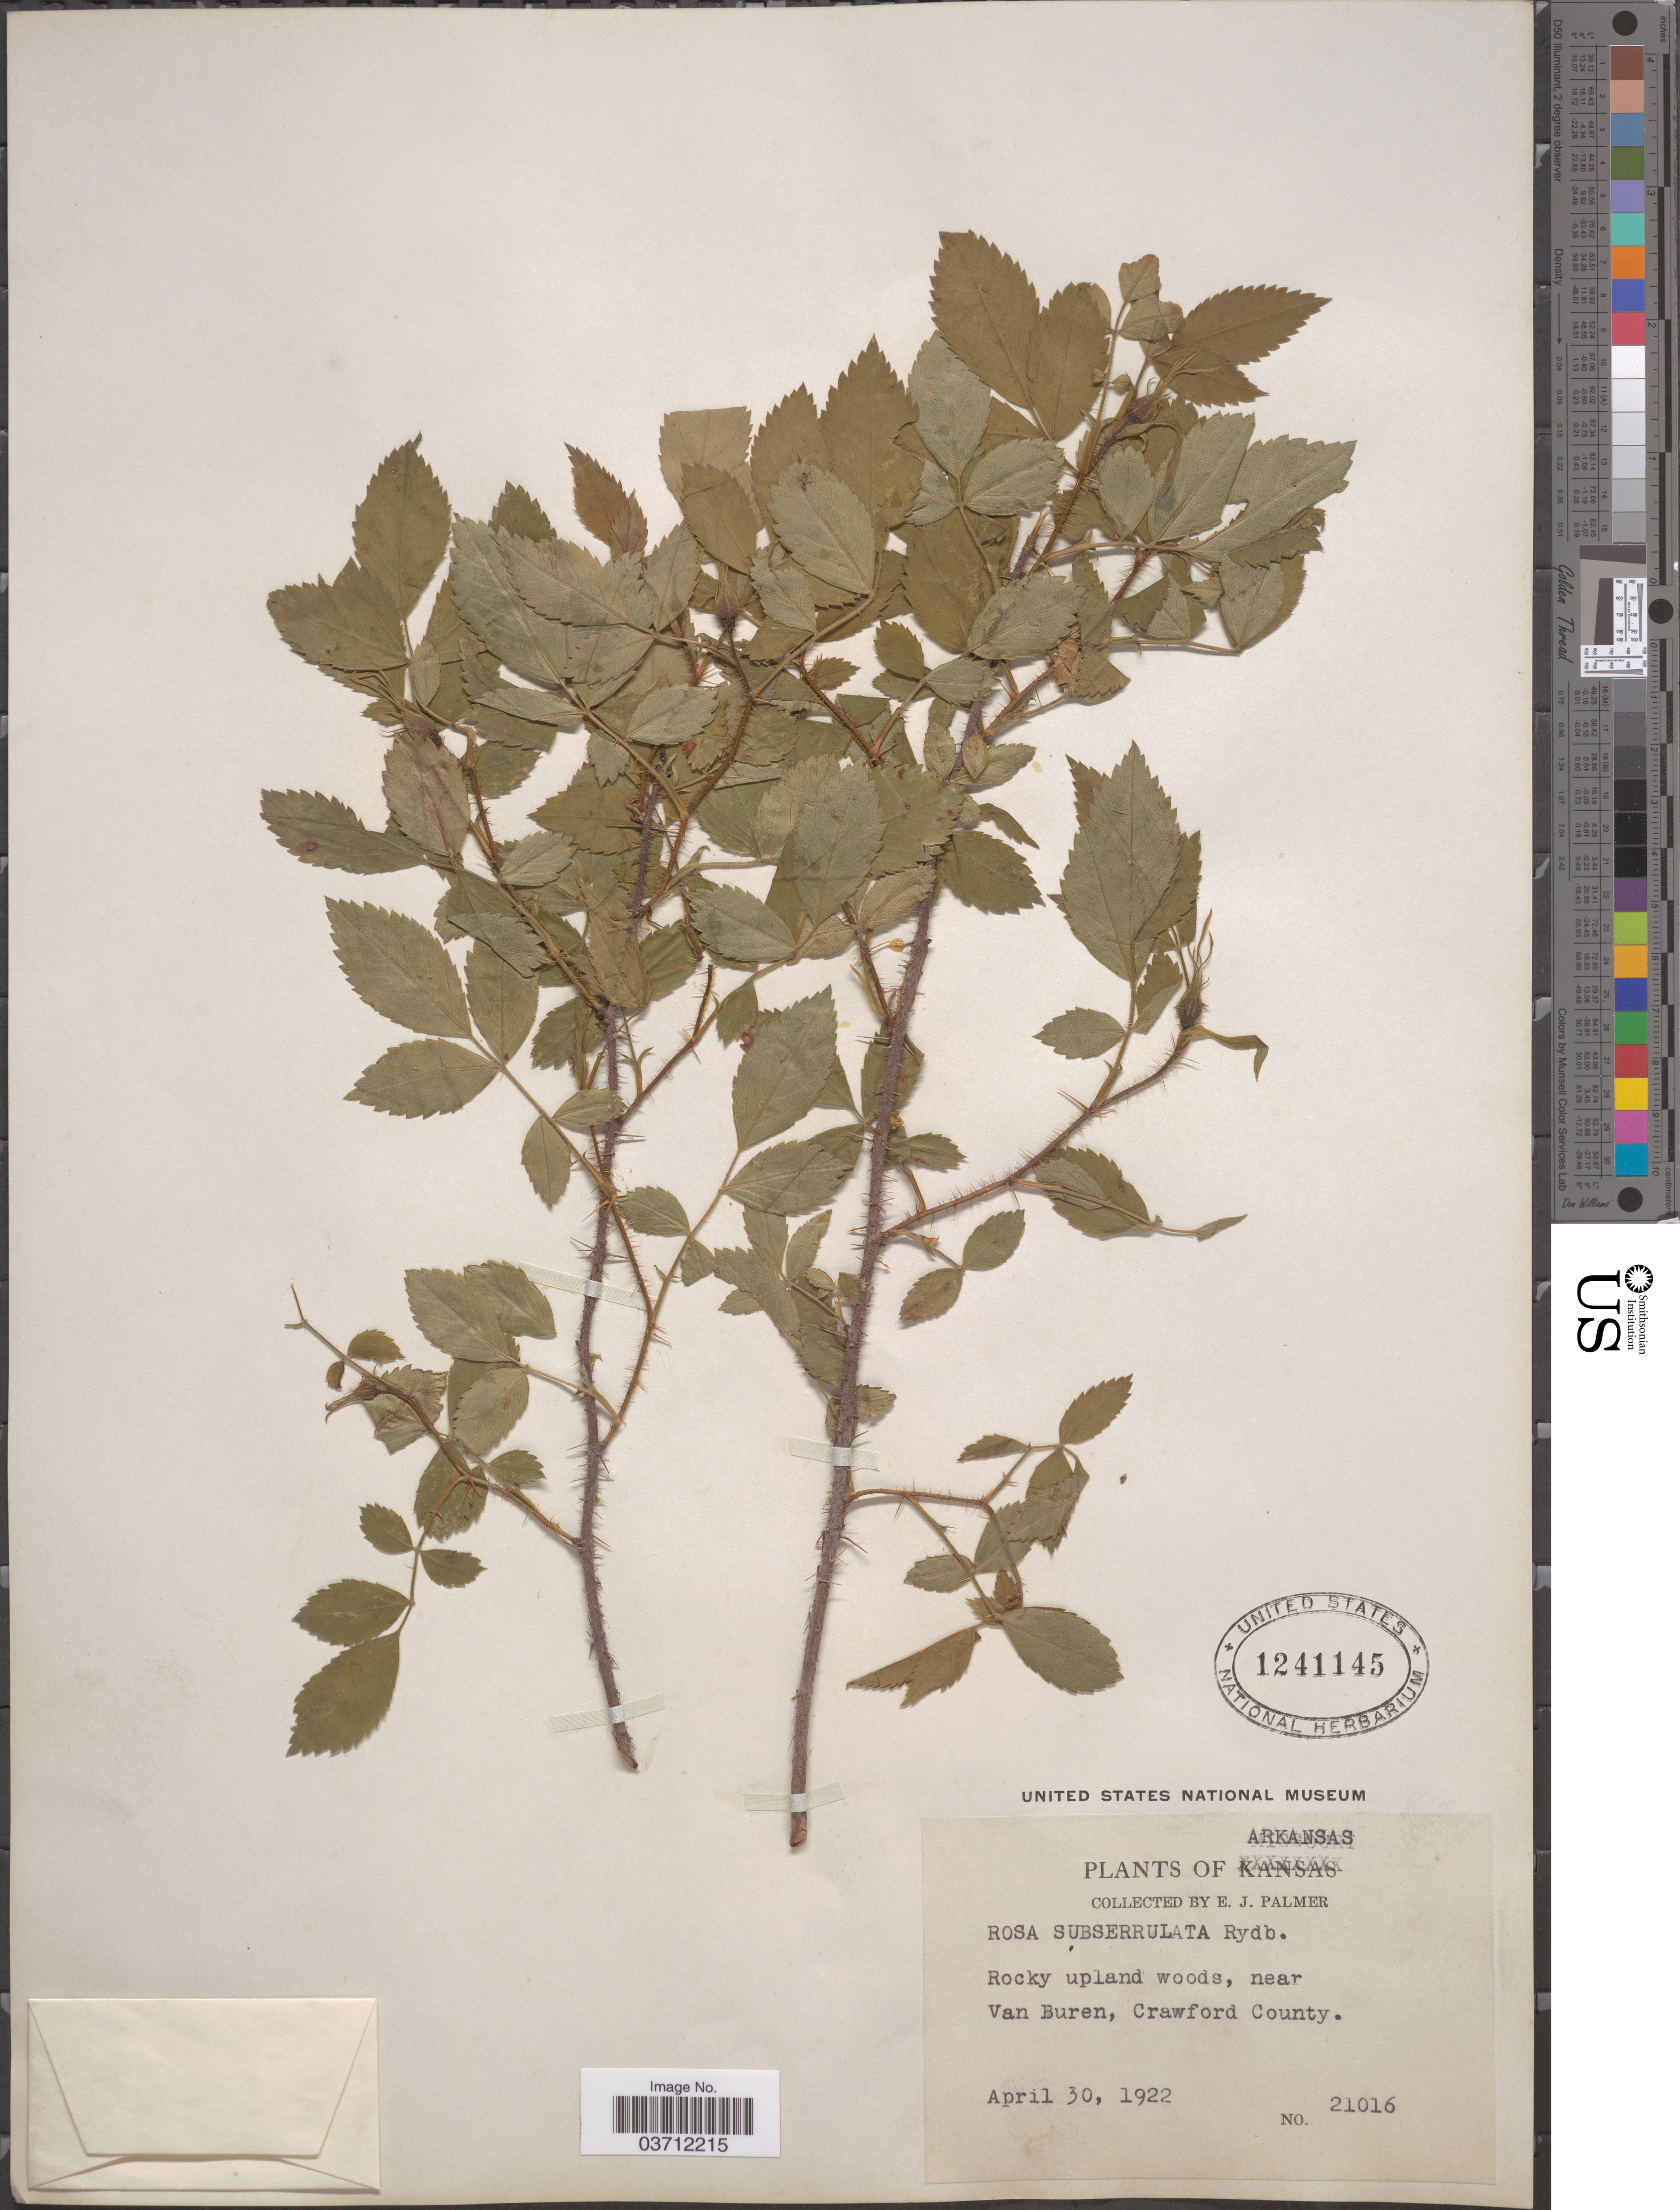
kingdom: Plantae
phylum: Tracheophyta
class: Magnoliopsida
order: Rosales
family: Rosaceae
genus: Rosa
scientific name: Rosa subserrulata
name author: Rydb.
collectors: E. J. Palmer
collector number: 21016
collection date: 1922-04-30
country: United States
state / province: Arkansas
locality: Rocky upland woods, near Van Buren, Crawford County.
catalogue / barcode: US 1241145